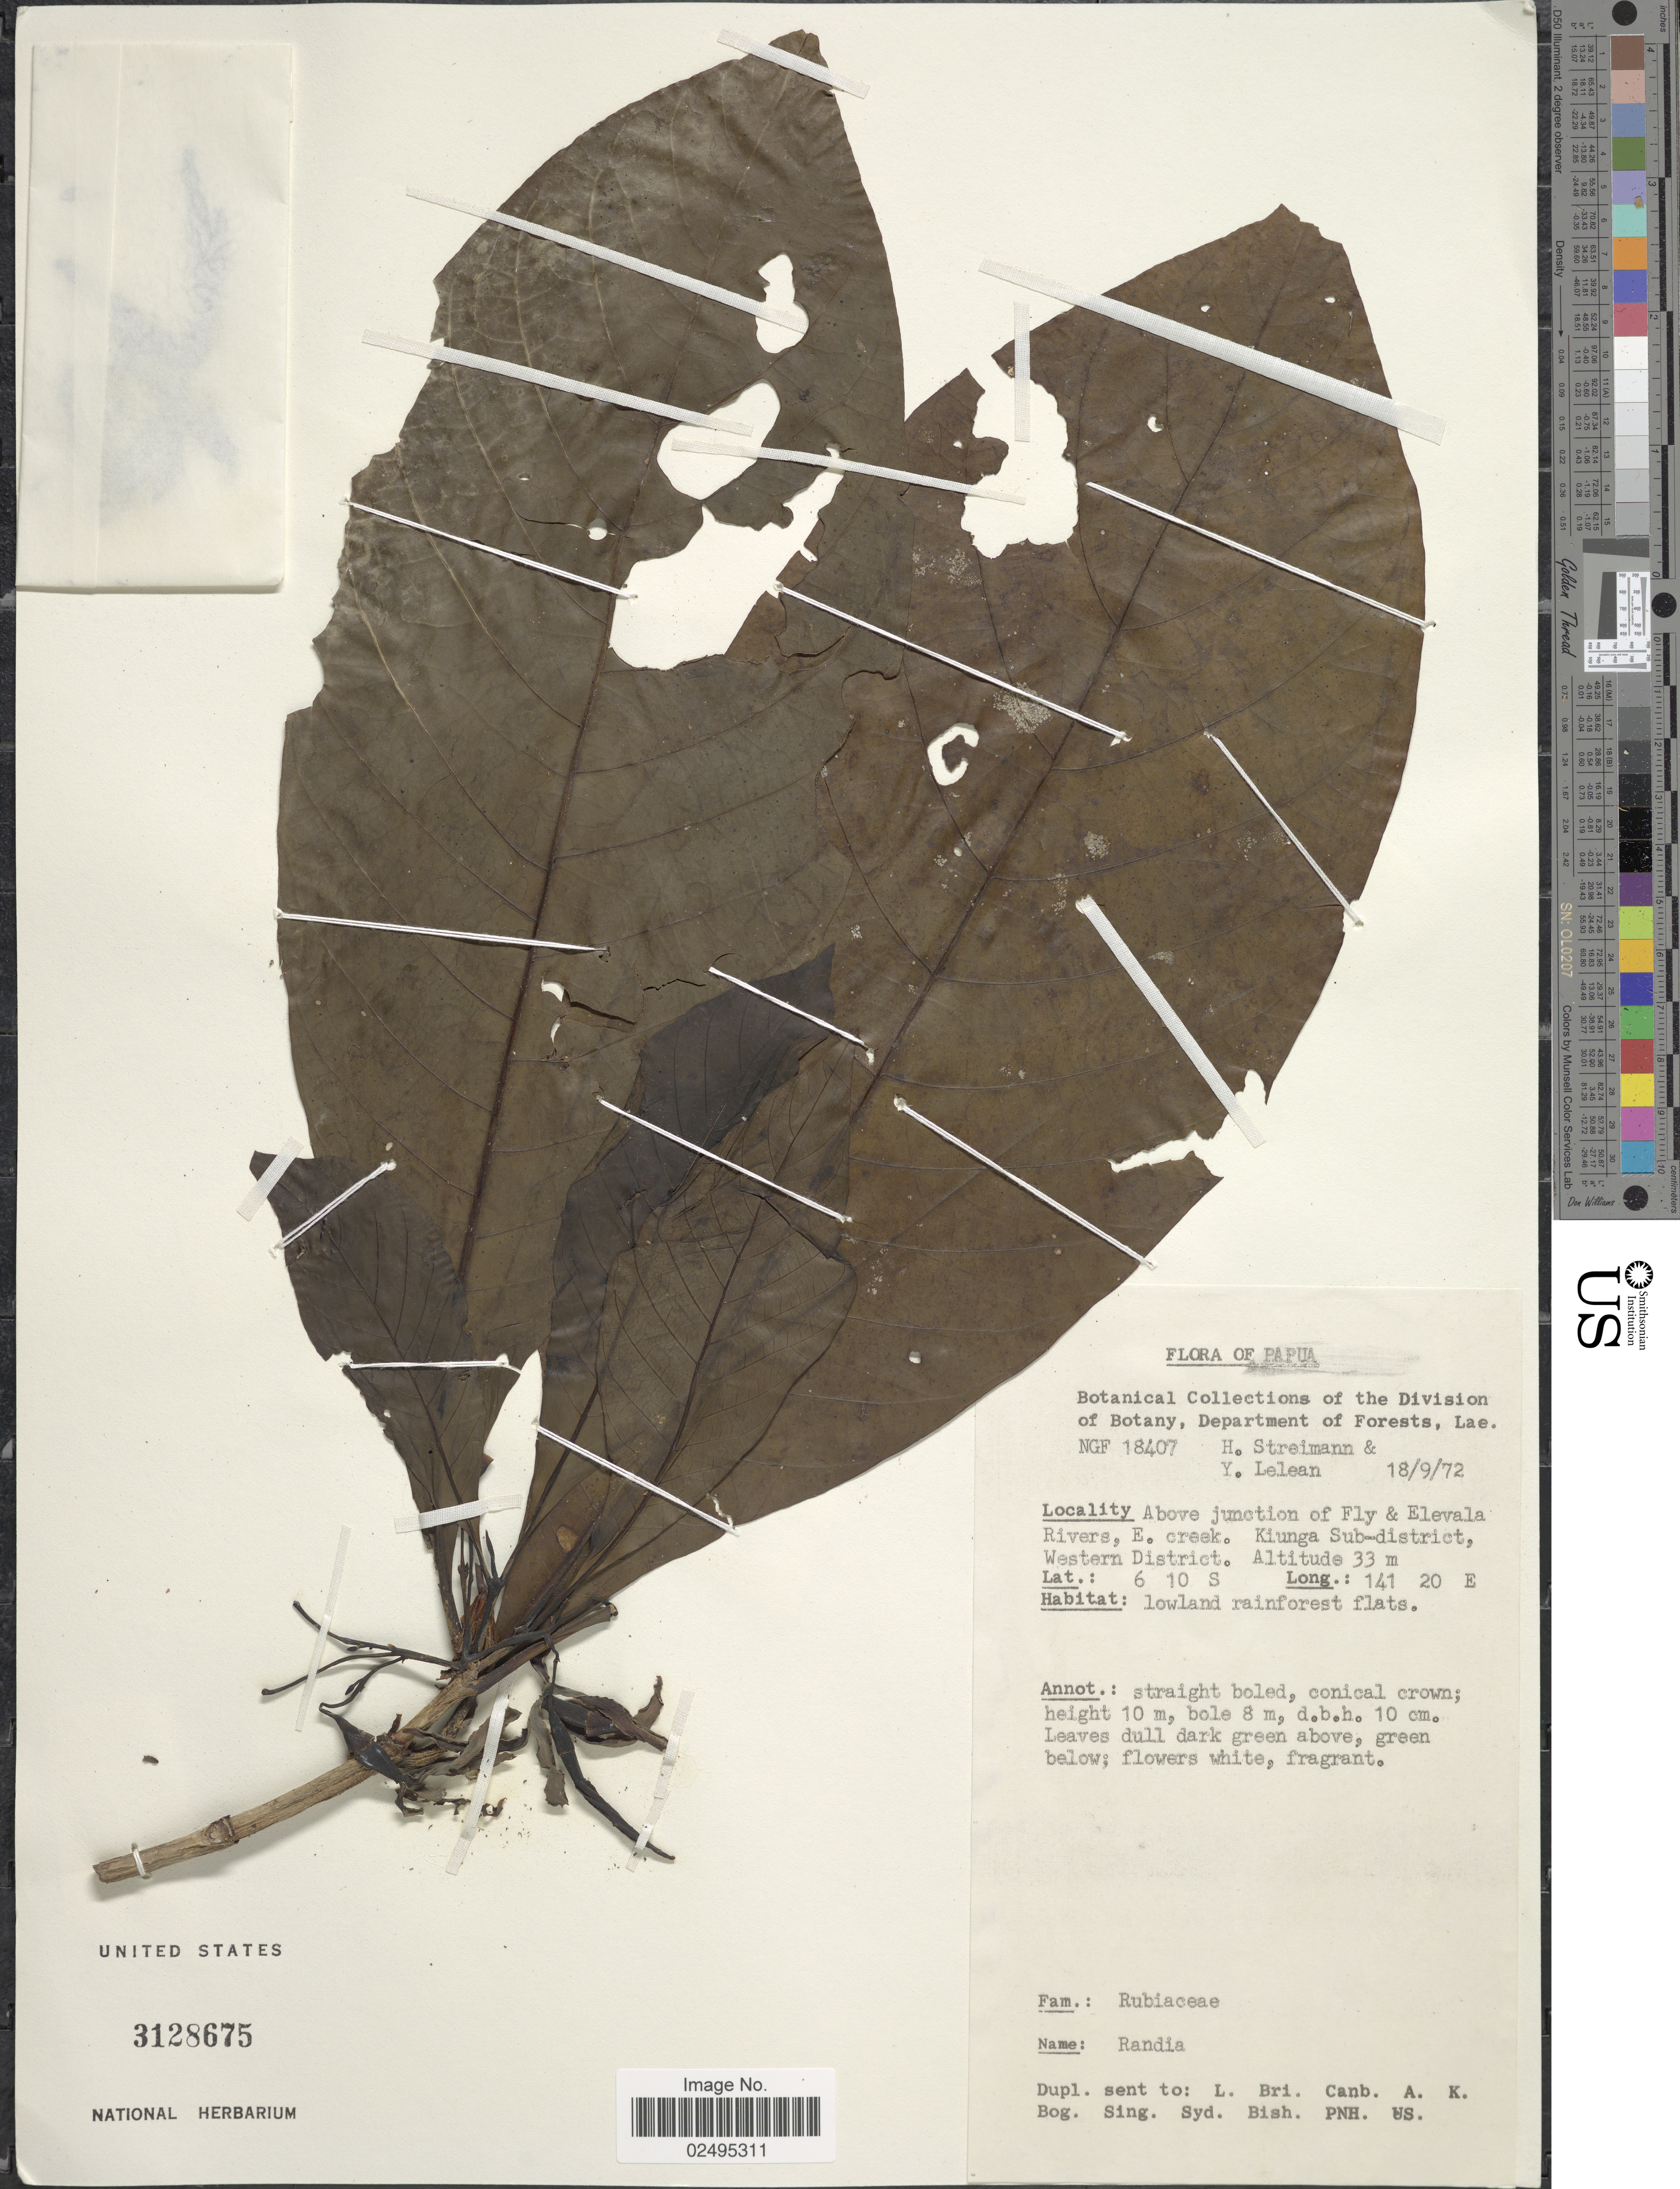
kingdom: Plantae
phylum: Tracheophyta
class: Magnoliopsida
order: Gentianales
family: Rubiaceae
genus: Randia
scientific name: Randia schumanniana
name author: Merr. & L.M. Perry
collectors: H. Streimann & Y. Lelean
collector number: NGF 18407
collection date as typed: Transcribed d/m/y: 18/9/72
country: Papua New Guinea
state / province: Manus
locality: Above junction of Fly & Elevala Rivers, E. Creek, Kiunga Sub-district, Western District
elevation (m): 33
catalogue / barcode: US 3128675